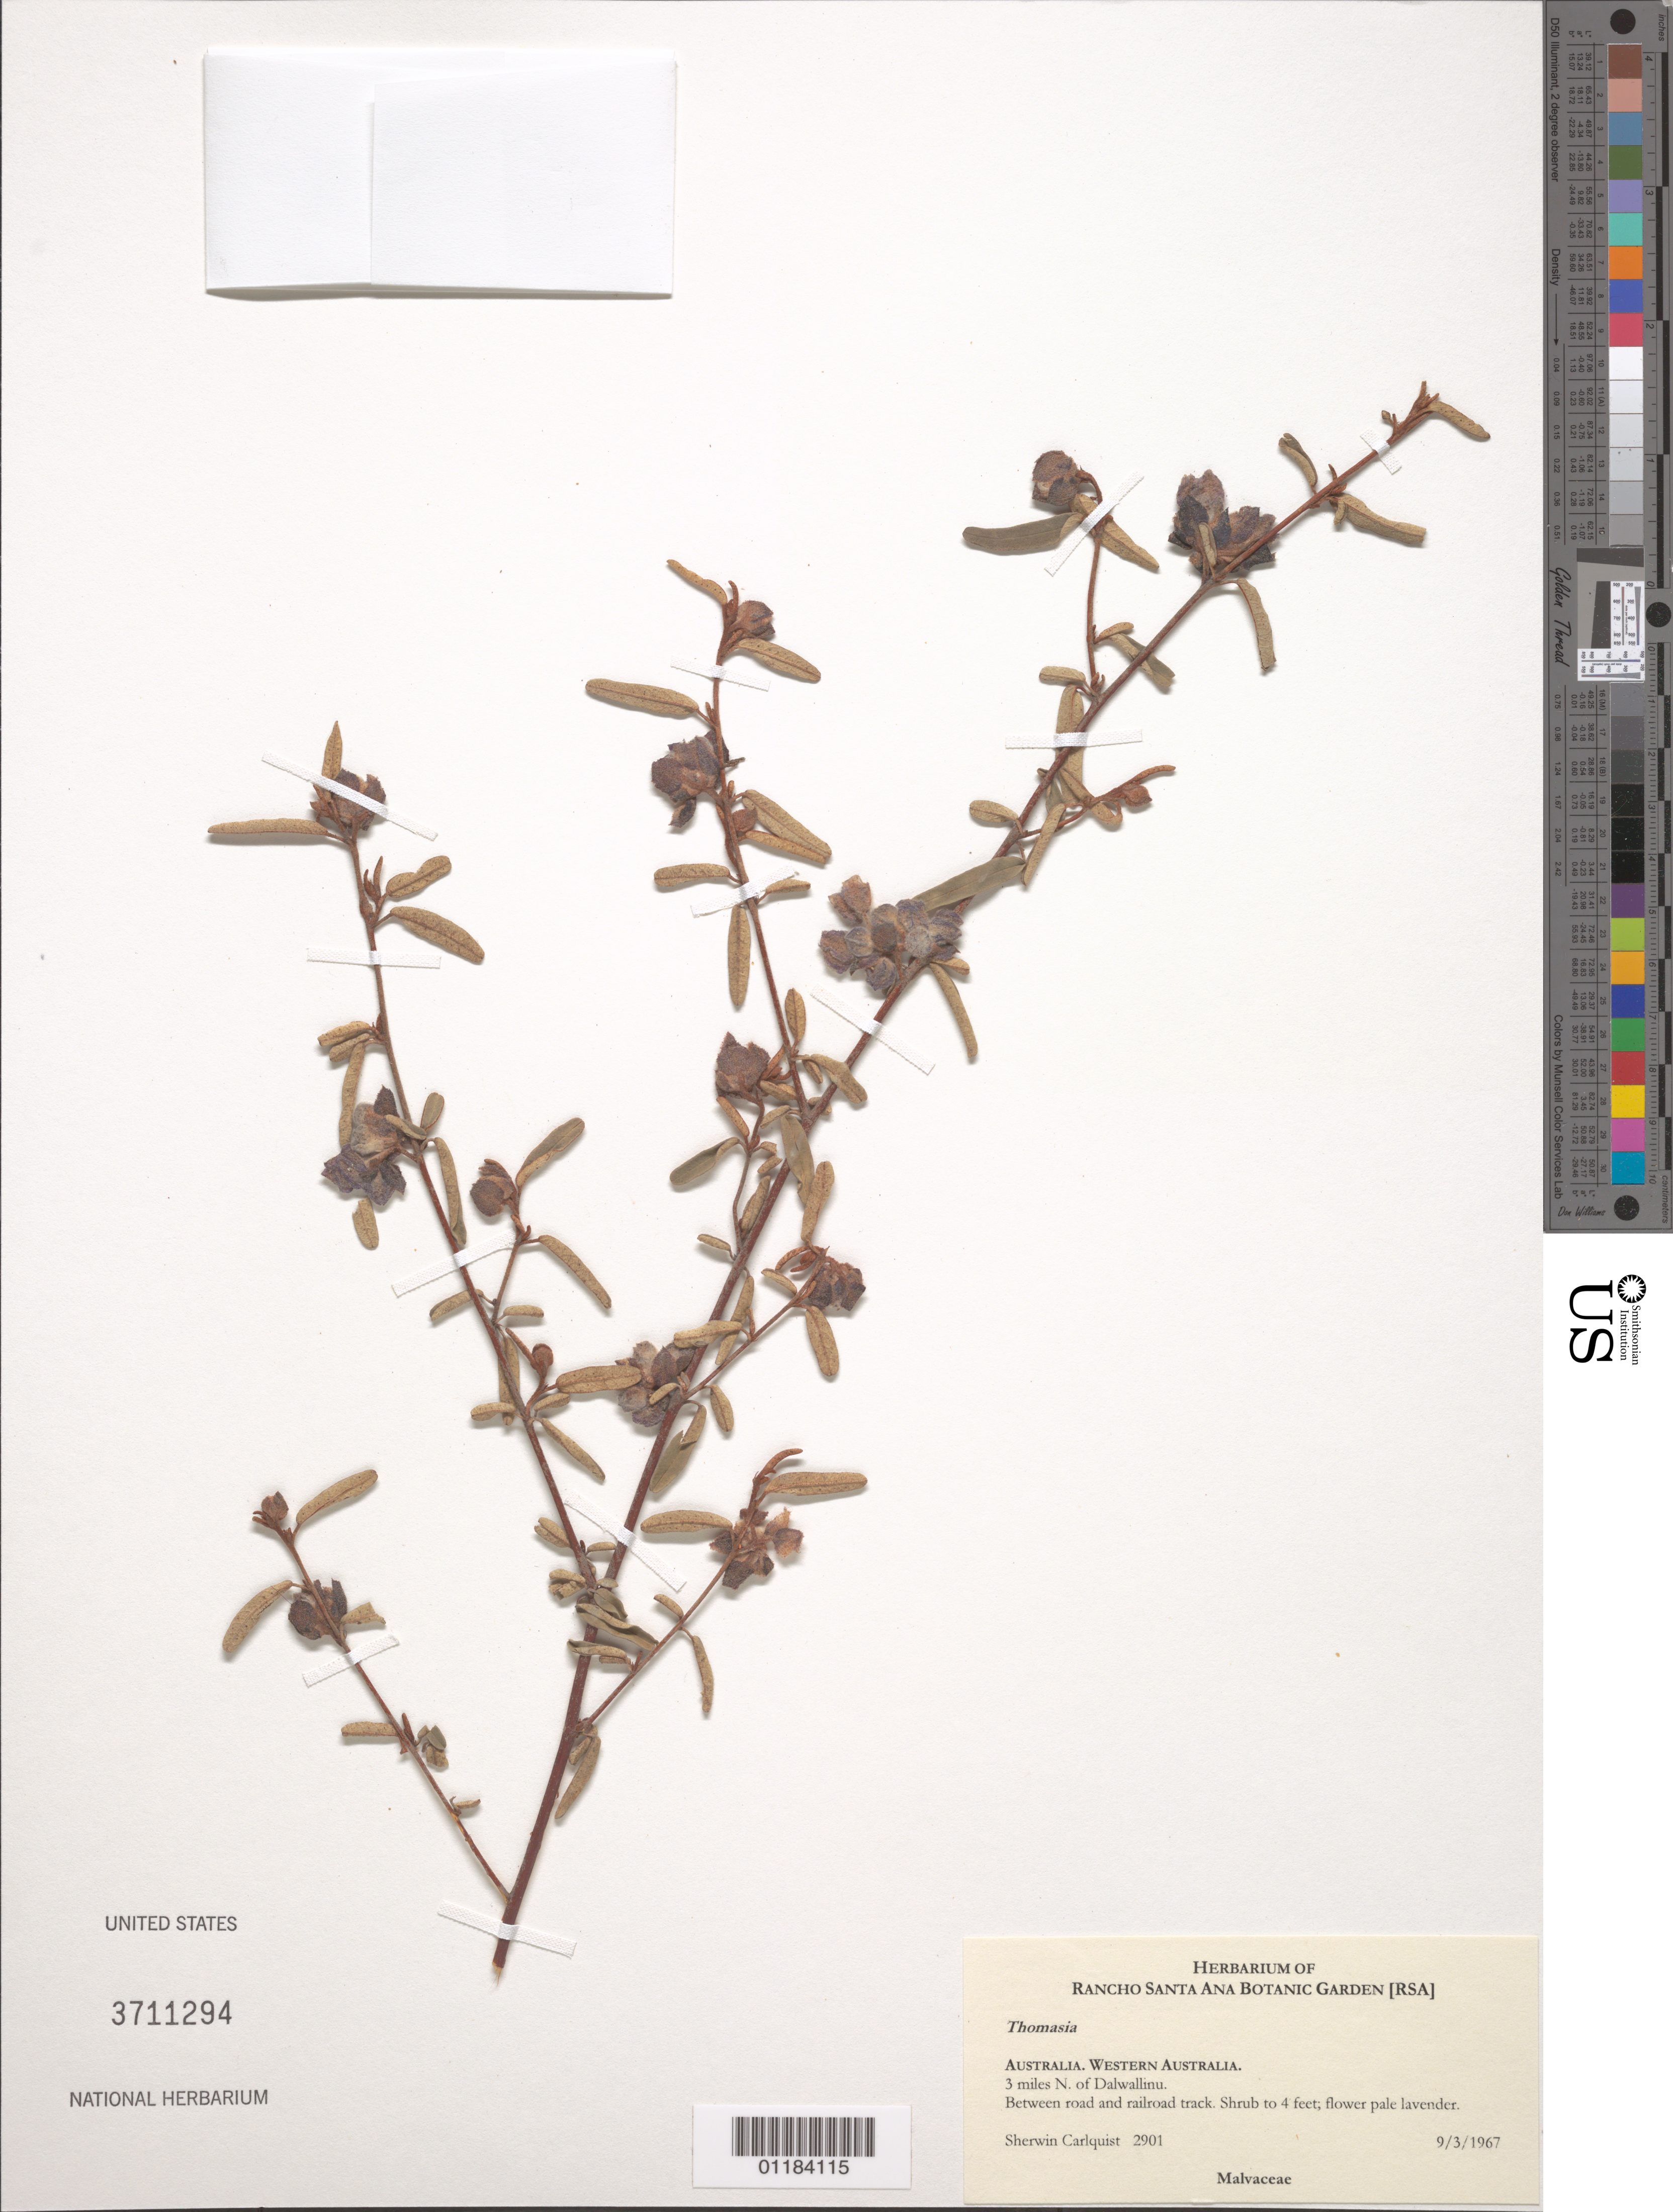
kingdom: Plantae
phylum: Tracheophyta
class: Magnoliopsida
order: Malvales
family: Malvaceae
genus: Thomasia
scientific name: Thomasia sp.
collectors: S. Carlquist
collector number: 2901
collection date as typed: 9/3/1967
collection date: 1967-09-03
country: Australia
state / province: Western Australia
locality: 3 miles N of Dalwallmu. Between road and railroad track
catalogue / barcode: US 3711294